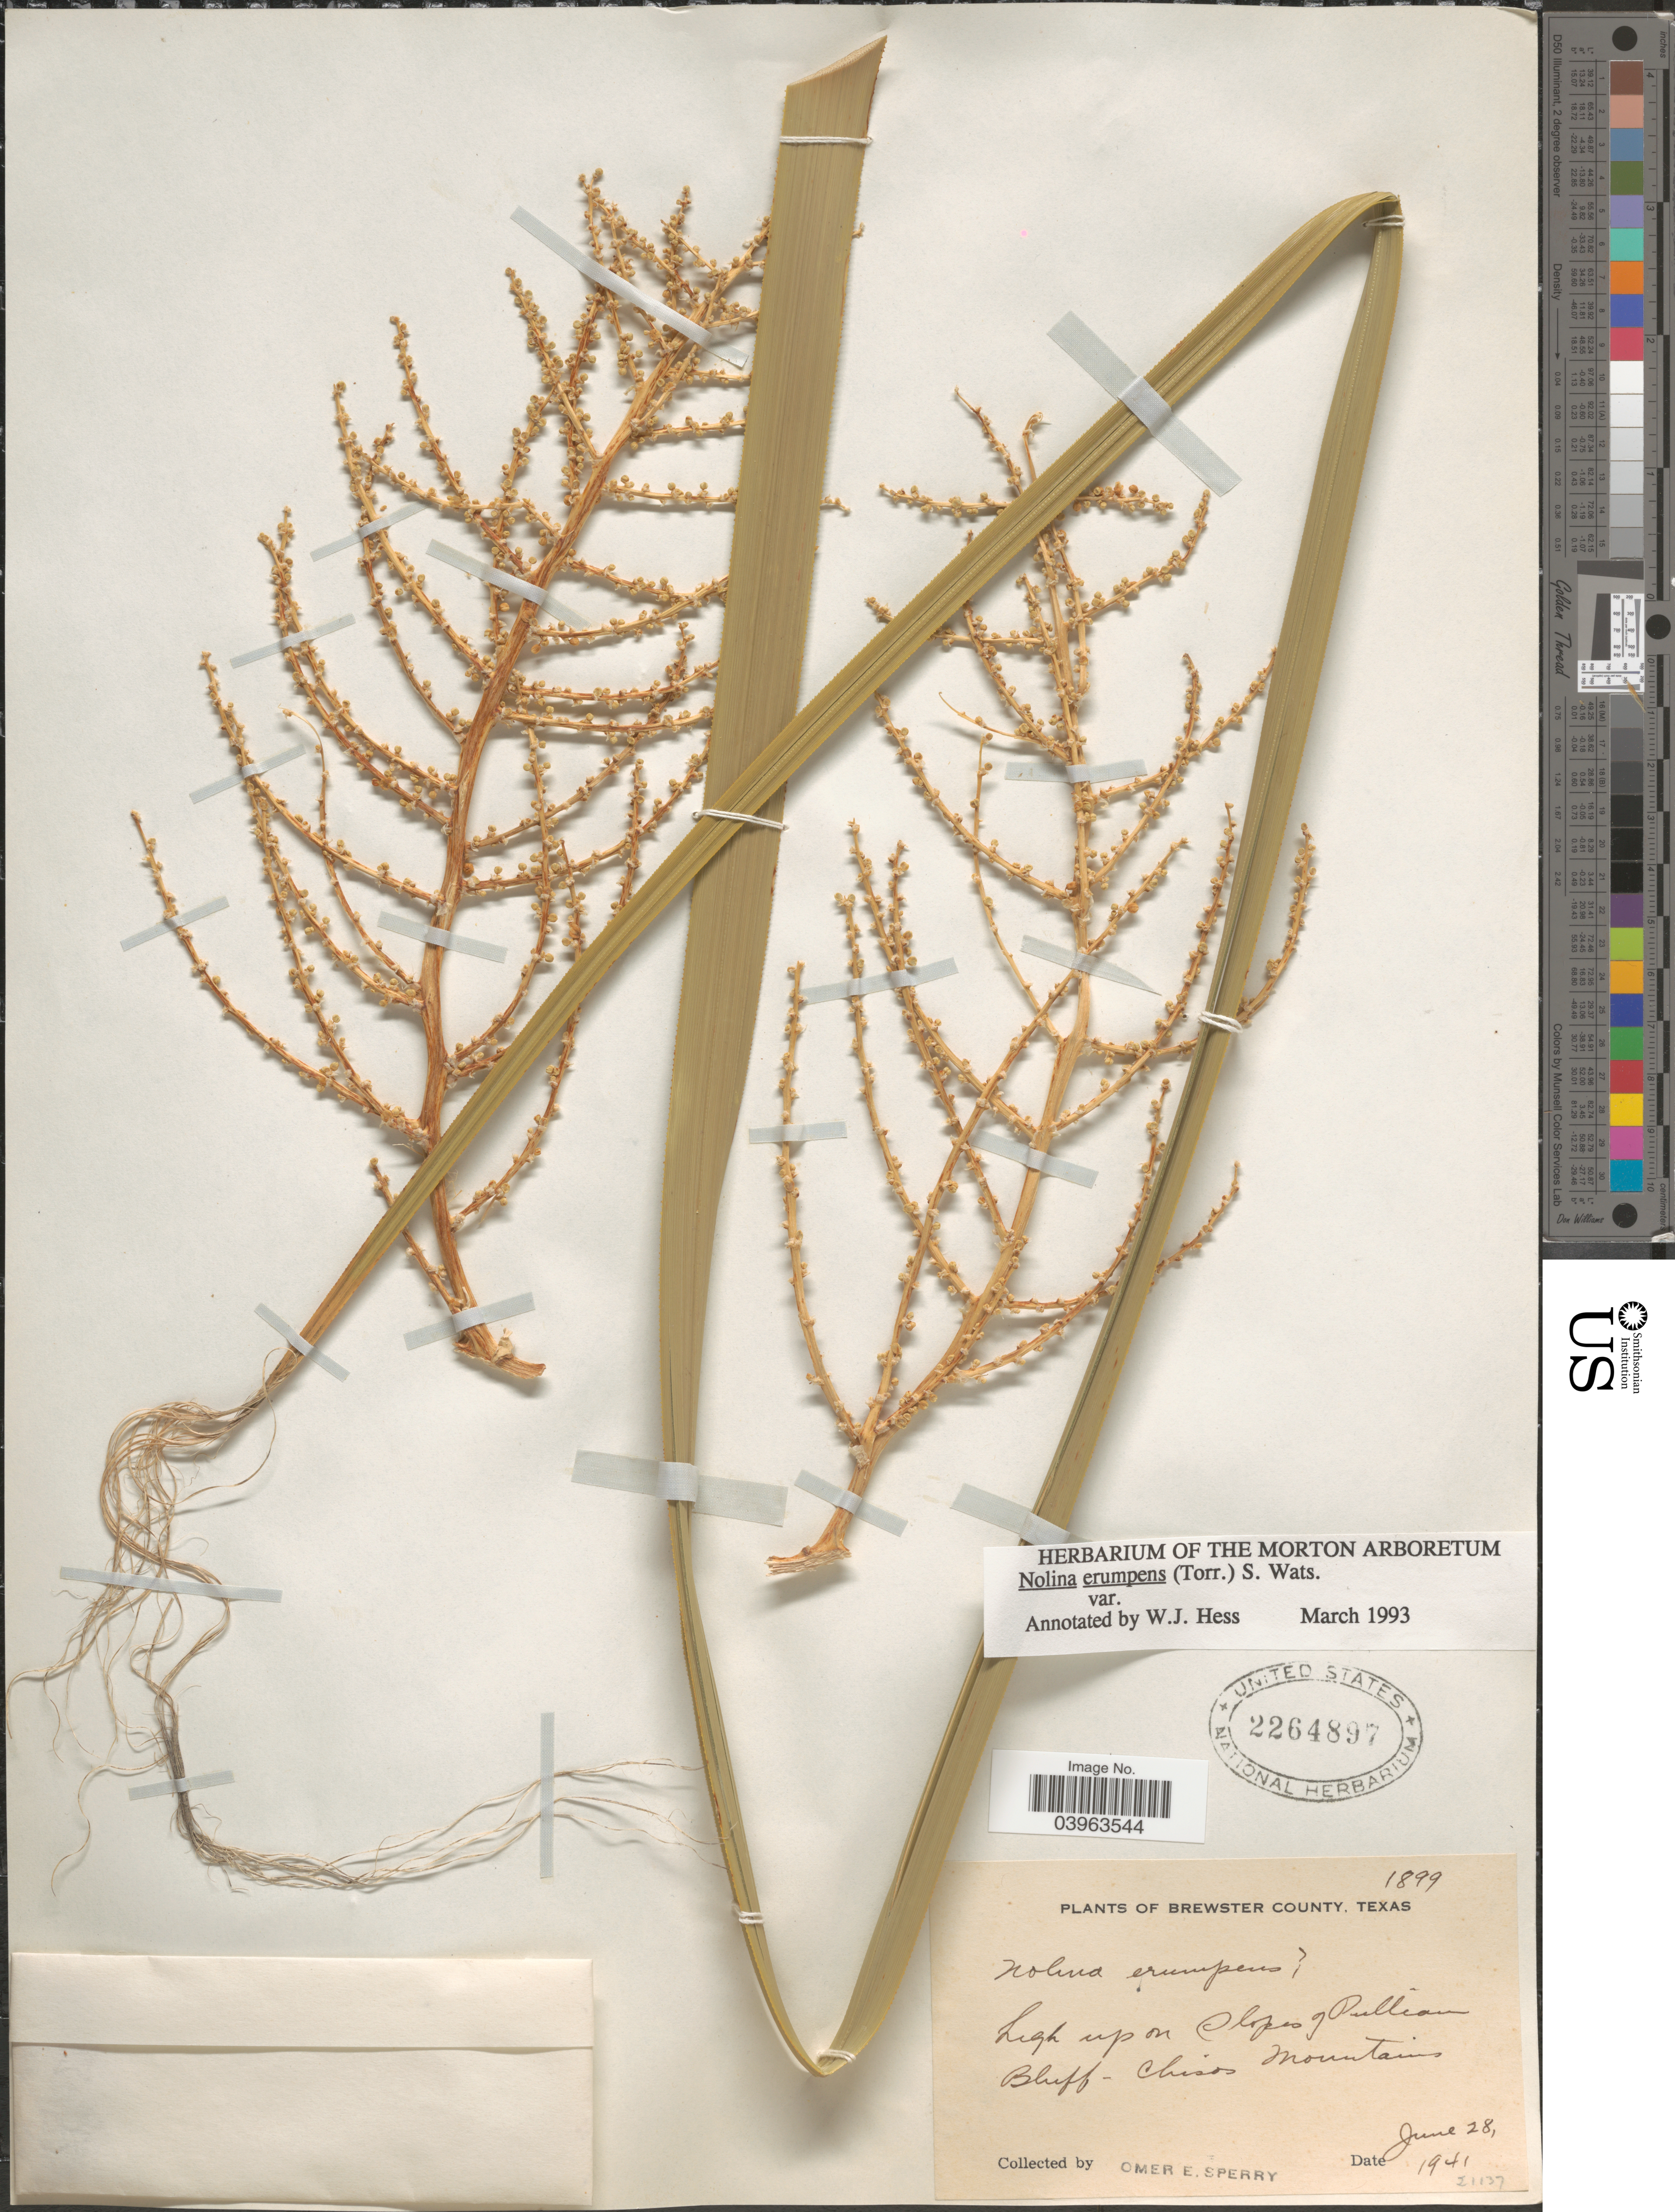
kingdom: Plantae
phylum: Tracheophyta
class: Liliopsida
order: Asparagales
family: Asparagaceae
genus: Nolina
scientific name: Nolina erumpens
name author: (Torr.) S. Watson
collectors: O. E. Sperry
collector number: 1899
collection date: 1941-06-28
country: United States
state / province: Texas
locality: Brewster County. High up on Slopes of Pulliam Bluff - Chisos Mountains.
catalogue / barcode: US 2264897